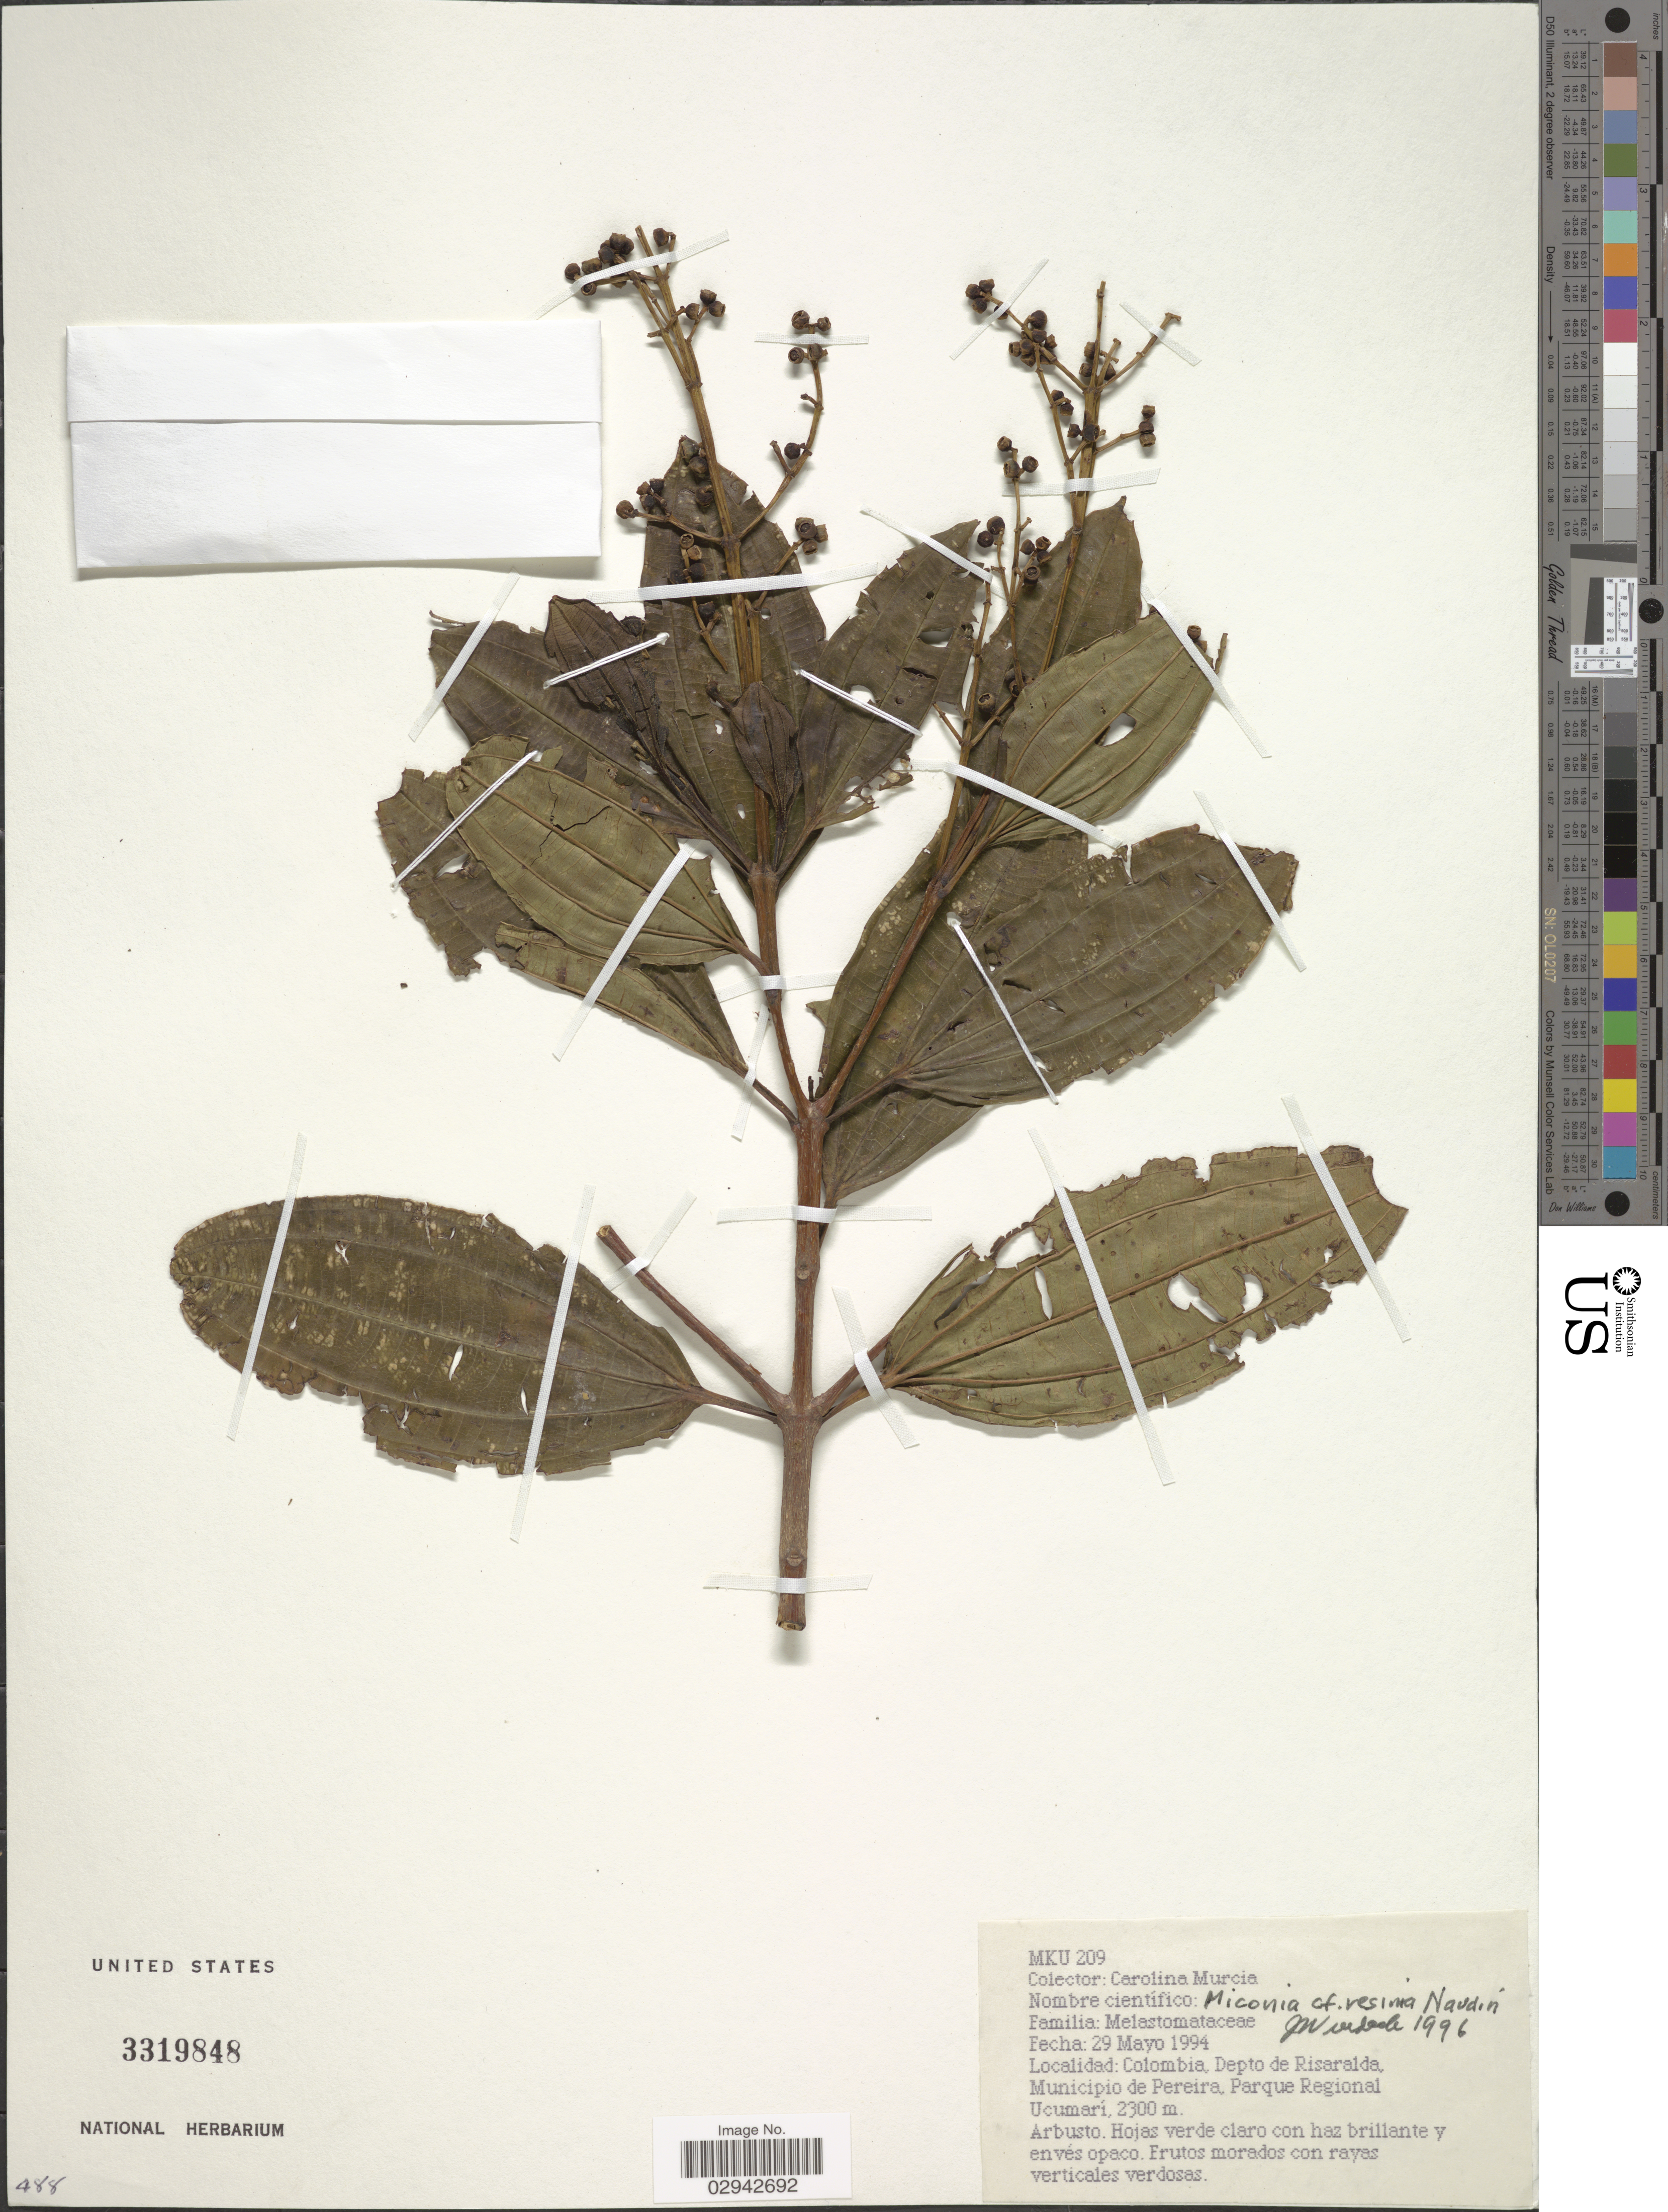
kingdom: Plantae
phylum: Tracheophyta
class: Magnoliopsida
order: Myrtales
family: Melastomataceae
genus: Miconia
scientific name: Miconia resima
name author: Naudin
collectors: C. Murcia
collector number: MKU 209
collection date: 1994-05-29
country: Colombia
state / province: Risaralda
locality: Depto de Risaralda, Municipio de Pereira, Parque Regional Ucumari.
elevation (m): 2300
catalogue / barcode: US 3319848